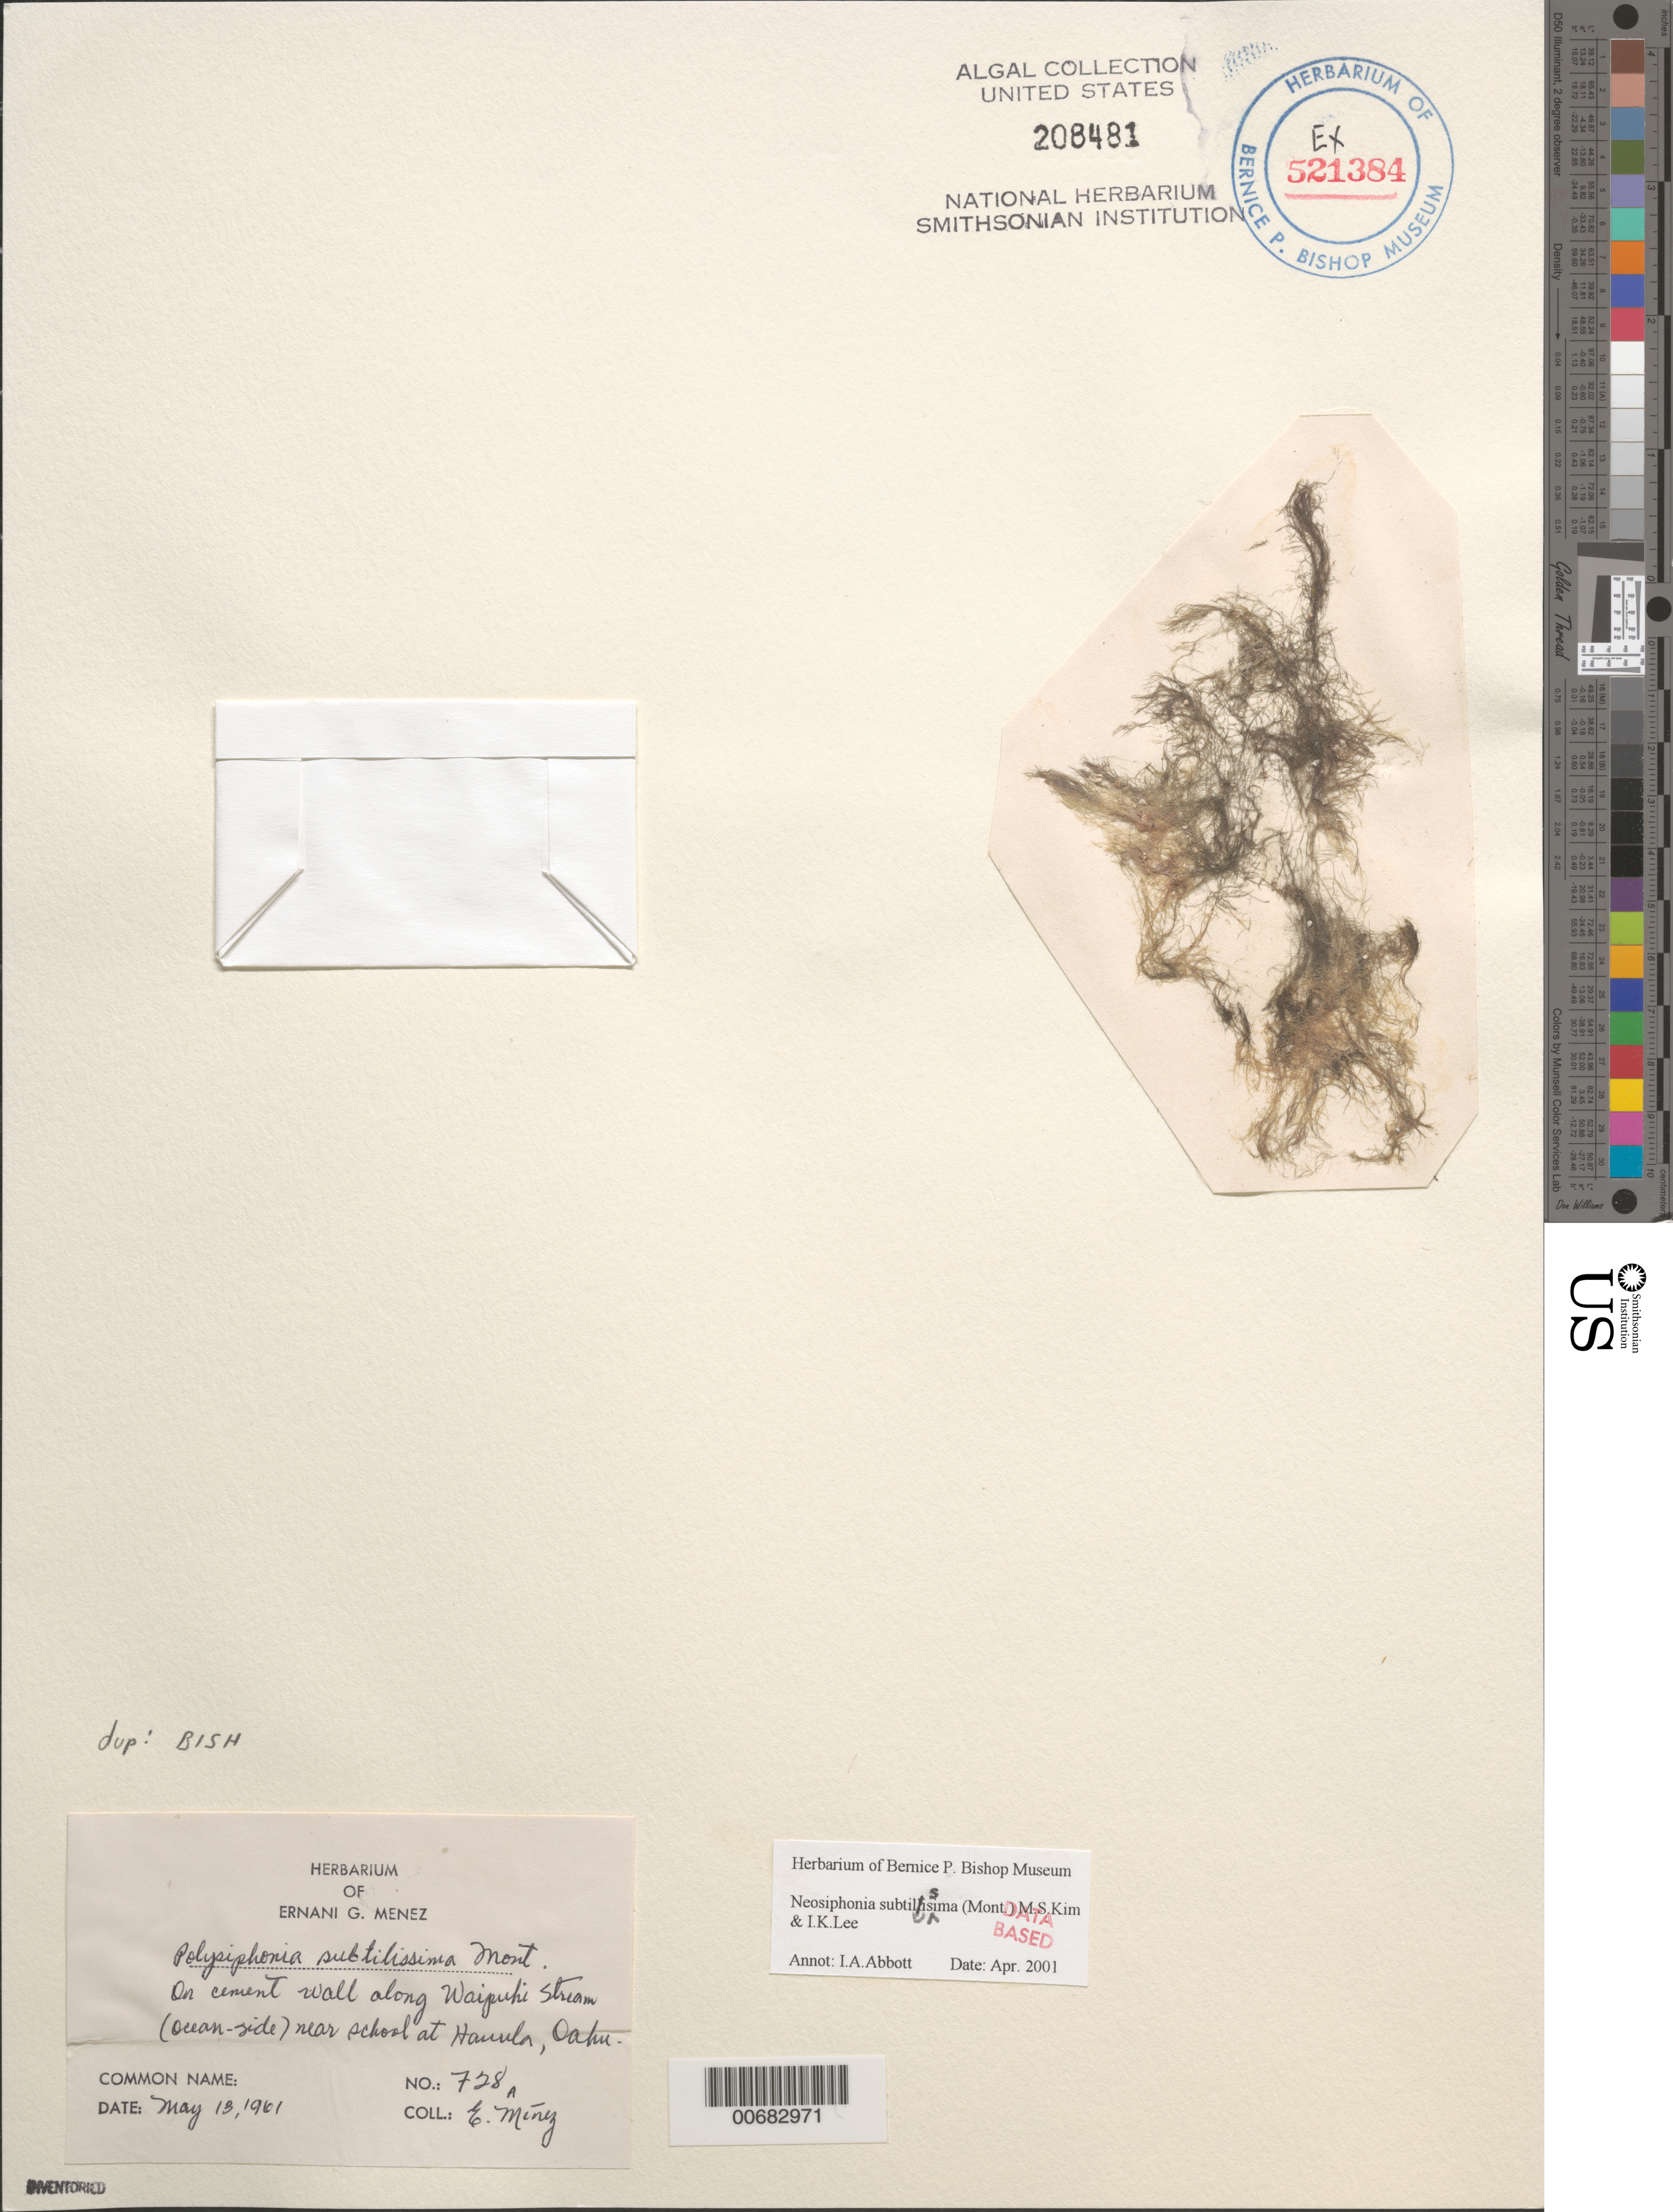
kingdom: Plantae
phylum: Rhodophyta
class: Florideophyceae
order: Ceramiales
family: Rhodomelaceae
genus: Polysiphonia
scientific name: Polysiphonia subtilissima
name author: Mont.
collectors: Meñez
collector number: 728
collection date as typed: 13 May 1961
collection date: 1961-05-13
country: United States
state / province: Hawaii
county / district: Honolulu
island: Oahu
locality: Waipuhi Stream, near school at Hauula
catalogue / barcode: US 208481